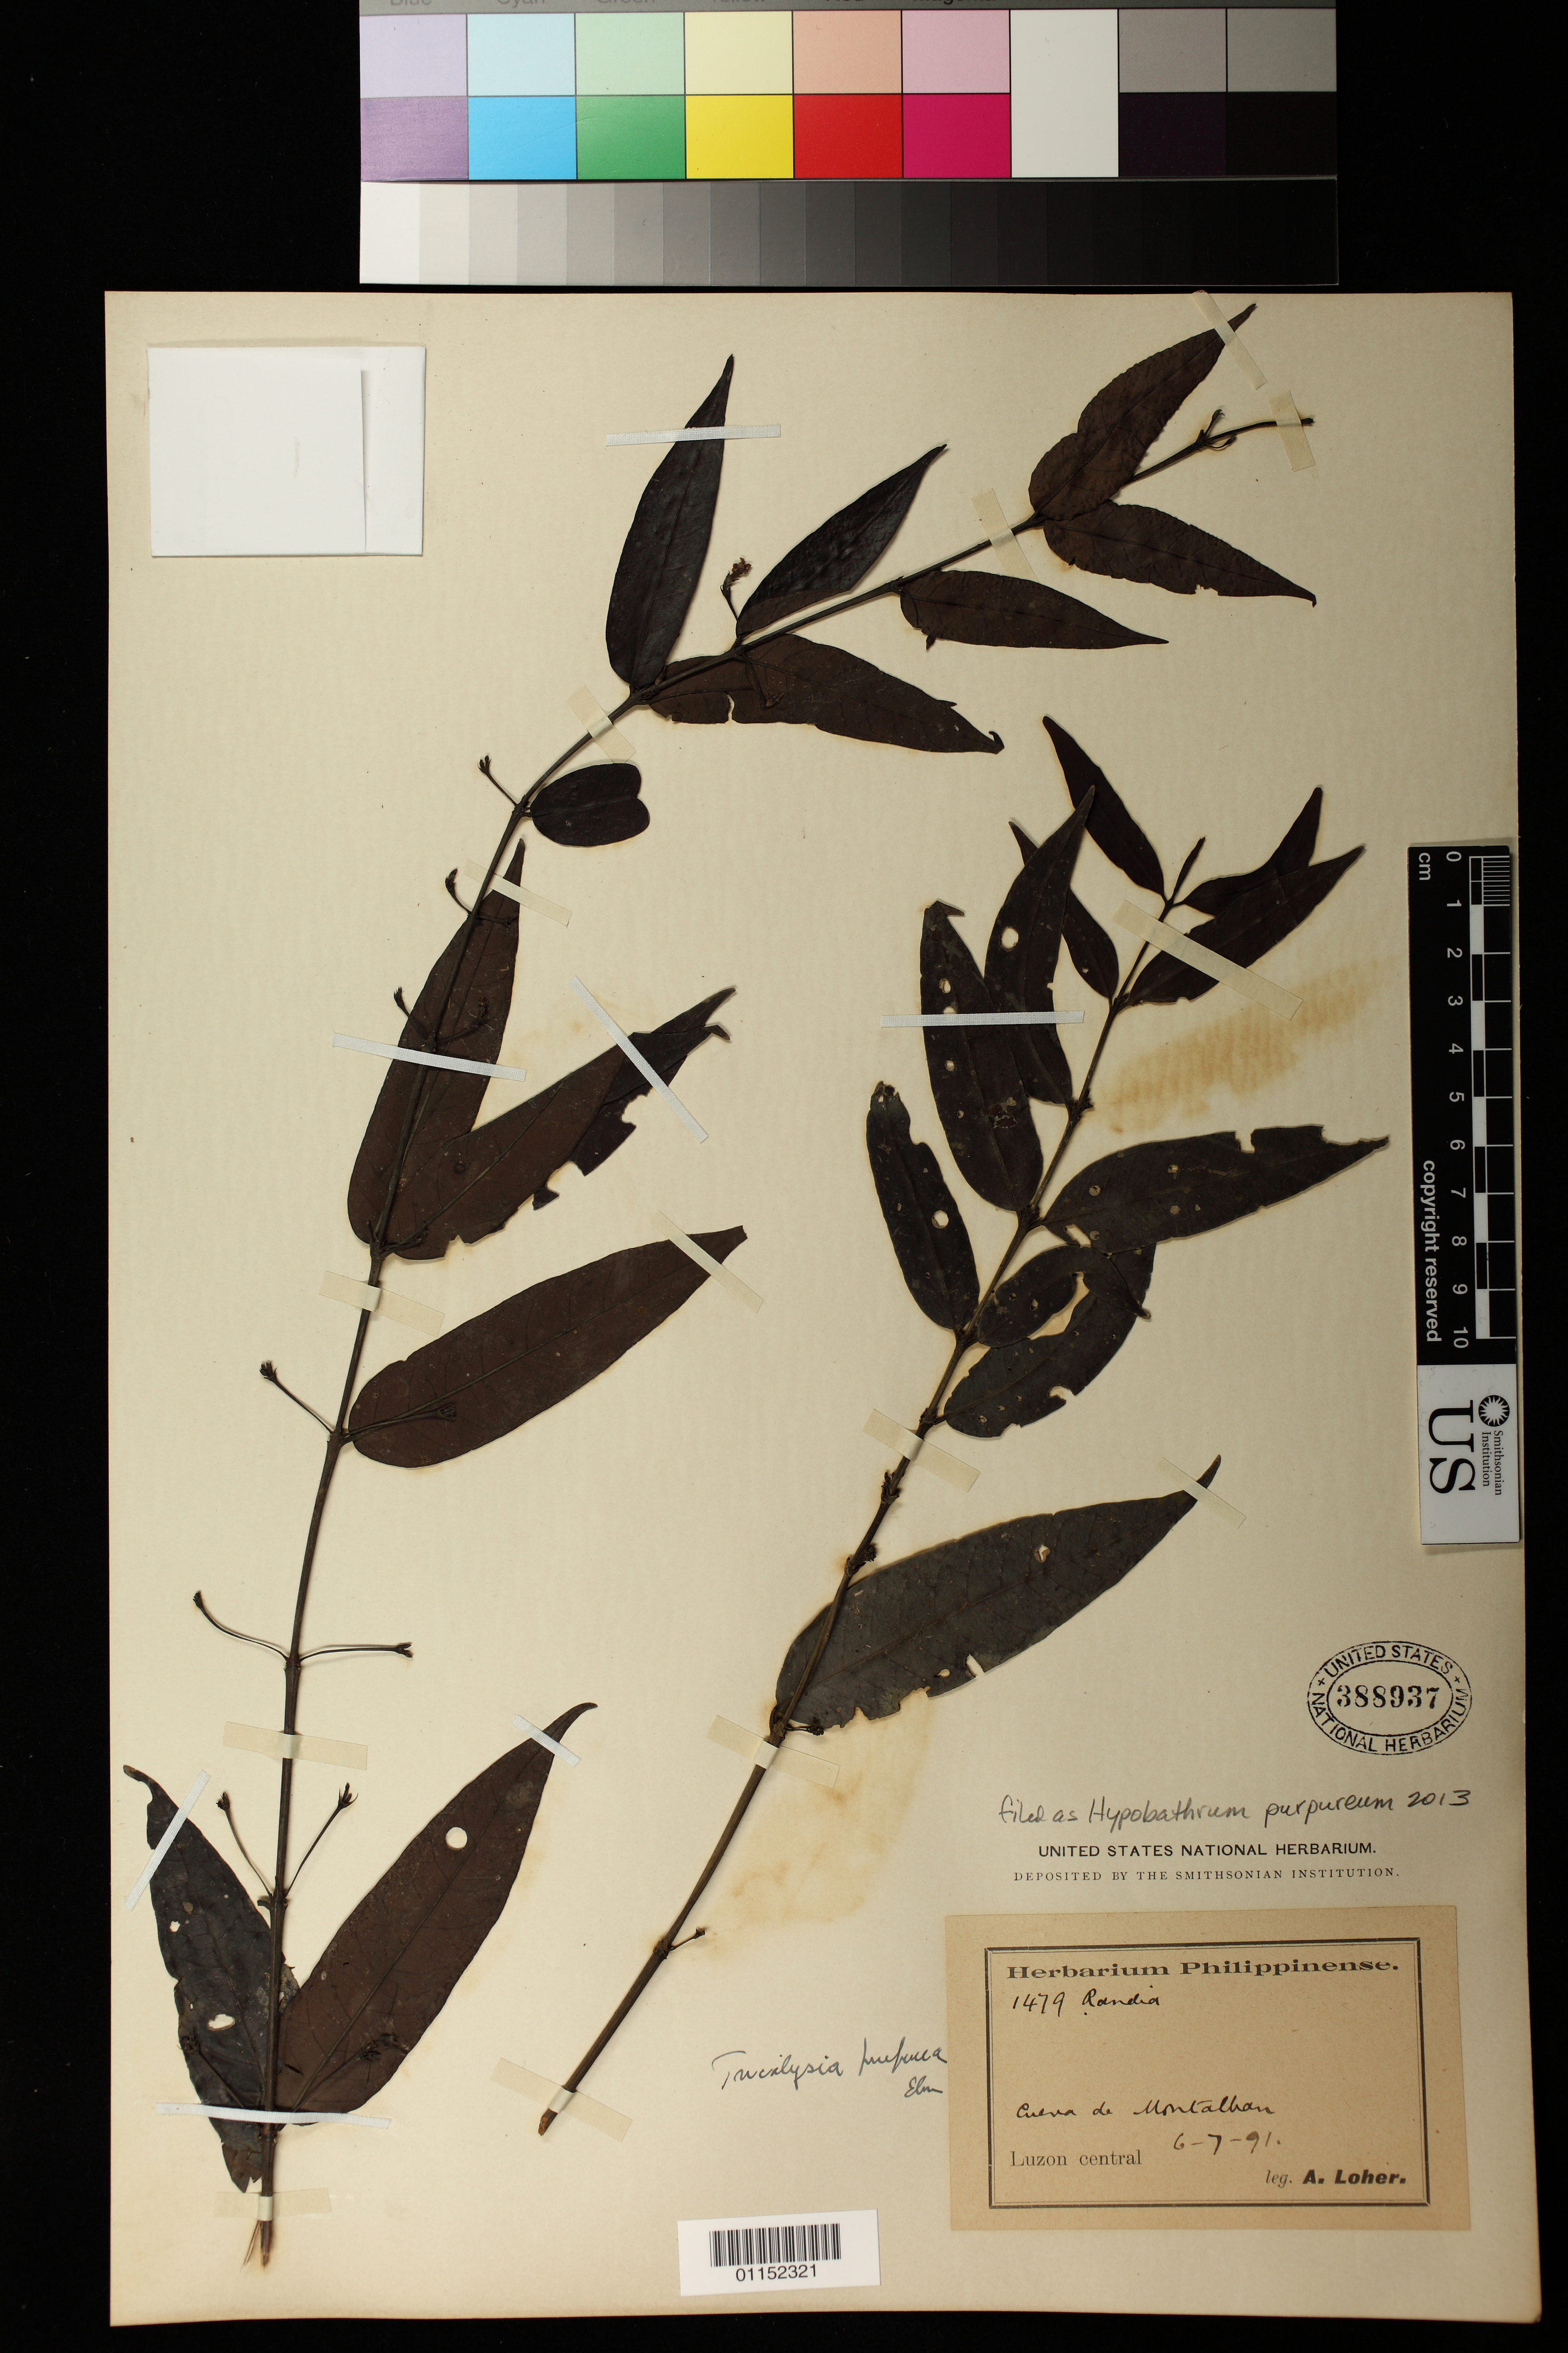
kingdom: Plantae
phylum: Tracheophyta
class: Magnoliopsida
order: Gentianales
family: Rubiaceae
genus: Hypobathrum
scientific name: Hypobathrum purpureum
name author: (Elmer) Merr.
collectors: A. Loher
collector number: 1479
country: Philippines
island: Luzon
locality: Montalban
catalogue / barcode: US 388937